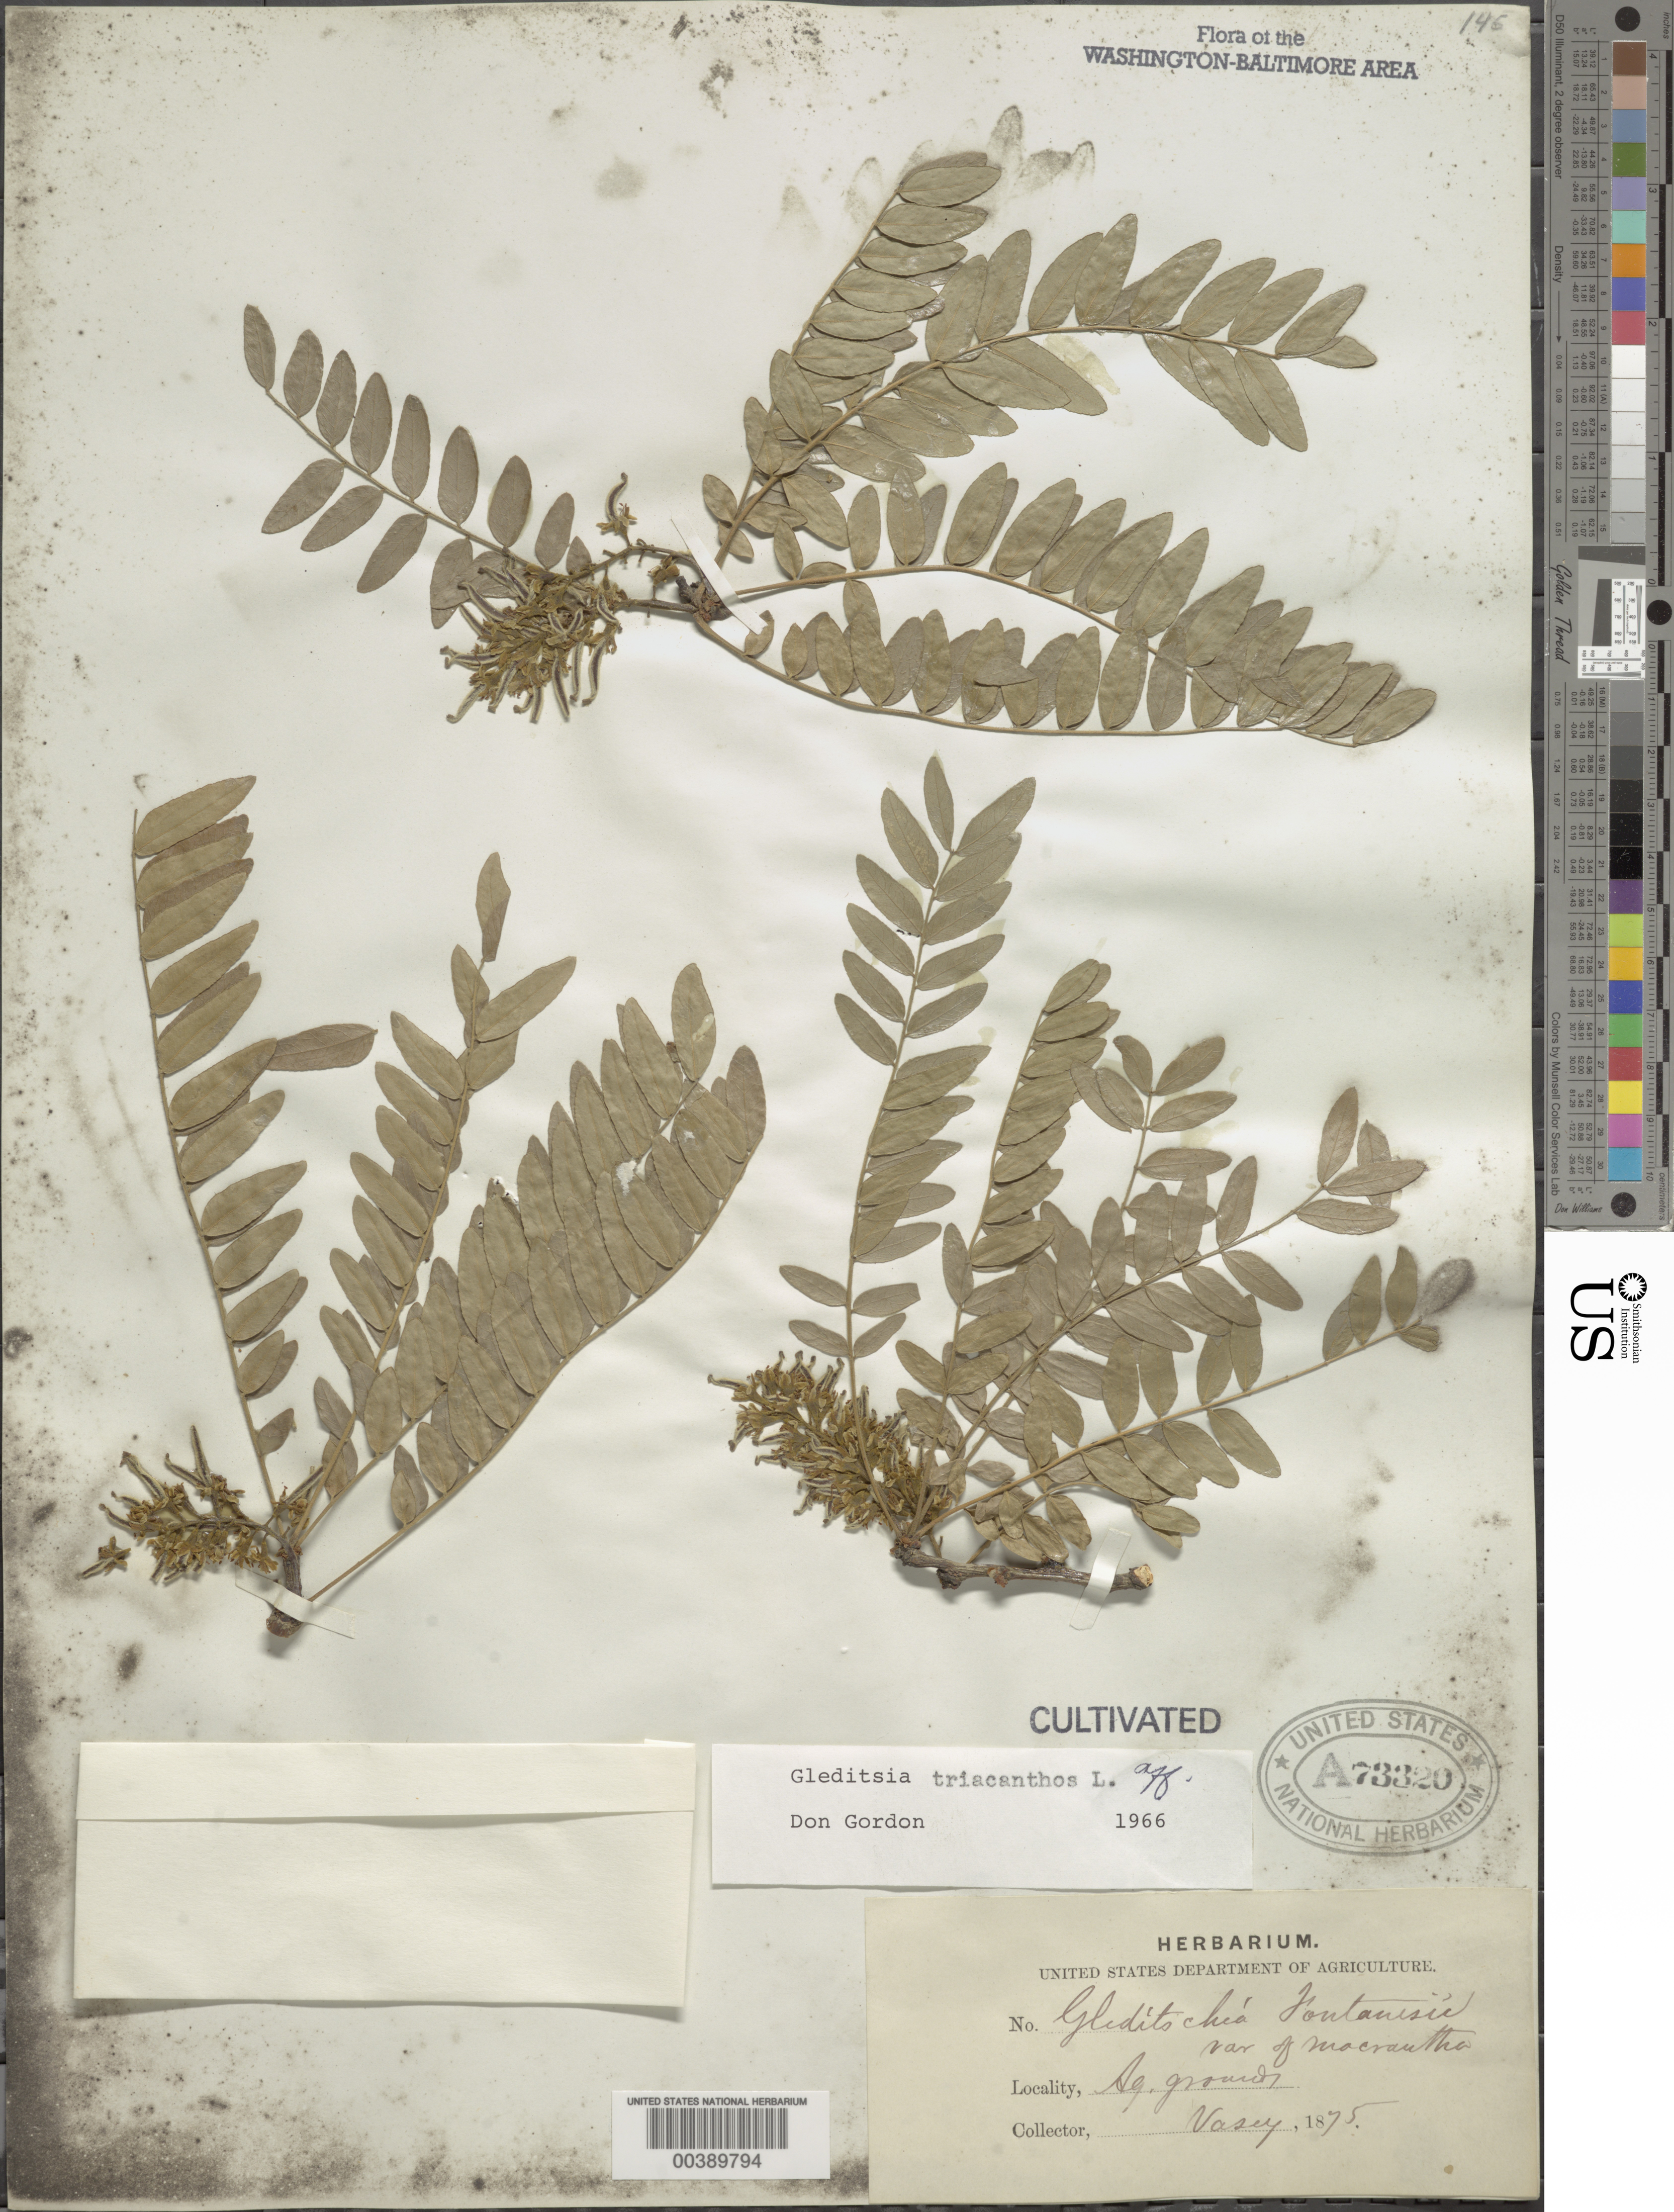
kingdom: Plantae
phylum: Tracheophyta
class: Magnoliopsida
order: Fabales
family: Fabaceae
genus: Gleditsia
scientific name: Gleditsia triacanthos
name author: L.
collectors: G. R. Vasey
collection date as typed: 1875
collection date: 1875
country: United States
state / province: District of Columbia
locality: Department of Agriculture grounds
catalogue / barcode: US 73320A